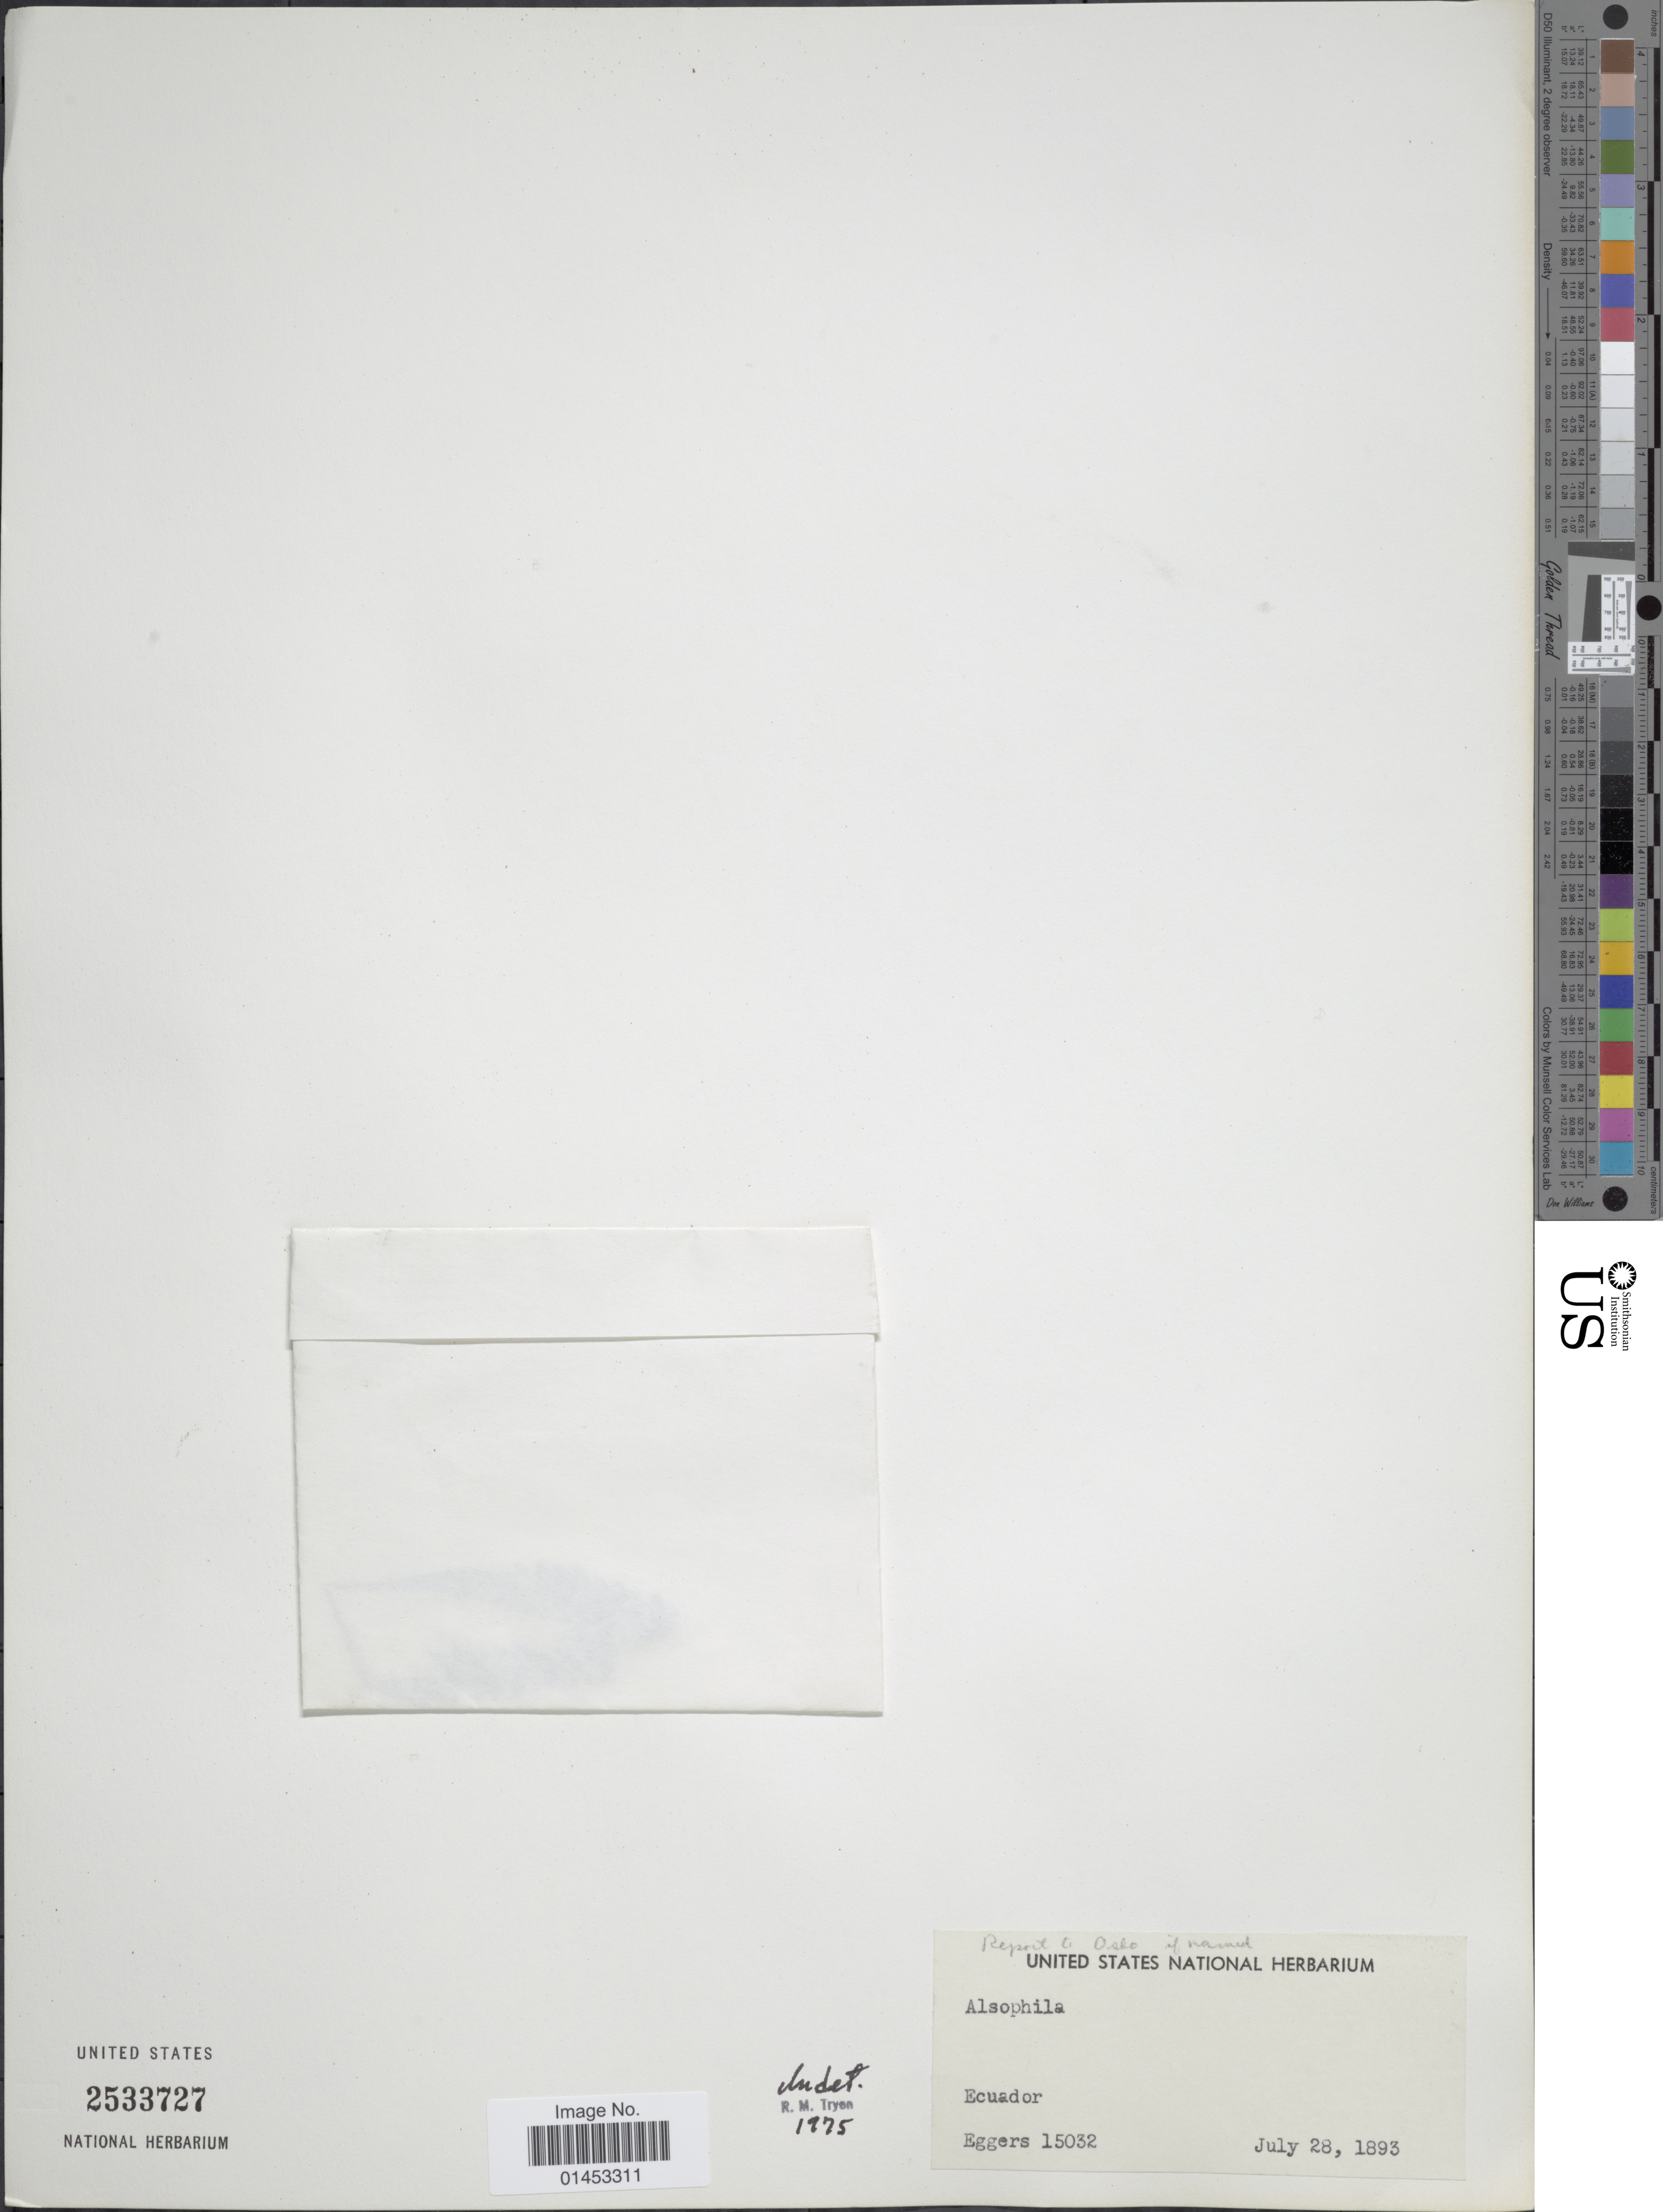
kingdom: Plantae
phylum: Tracheophyta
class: Polypodiopsida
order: Cyatheales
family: Cyatheaceae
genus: Cyathea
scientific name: Cyathea sp.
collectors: -. Eggers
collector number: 15032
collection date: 1893-07-28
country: Ecuador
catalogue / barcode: US 2533727